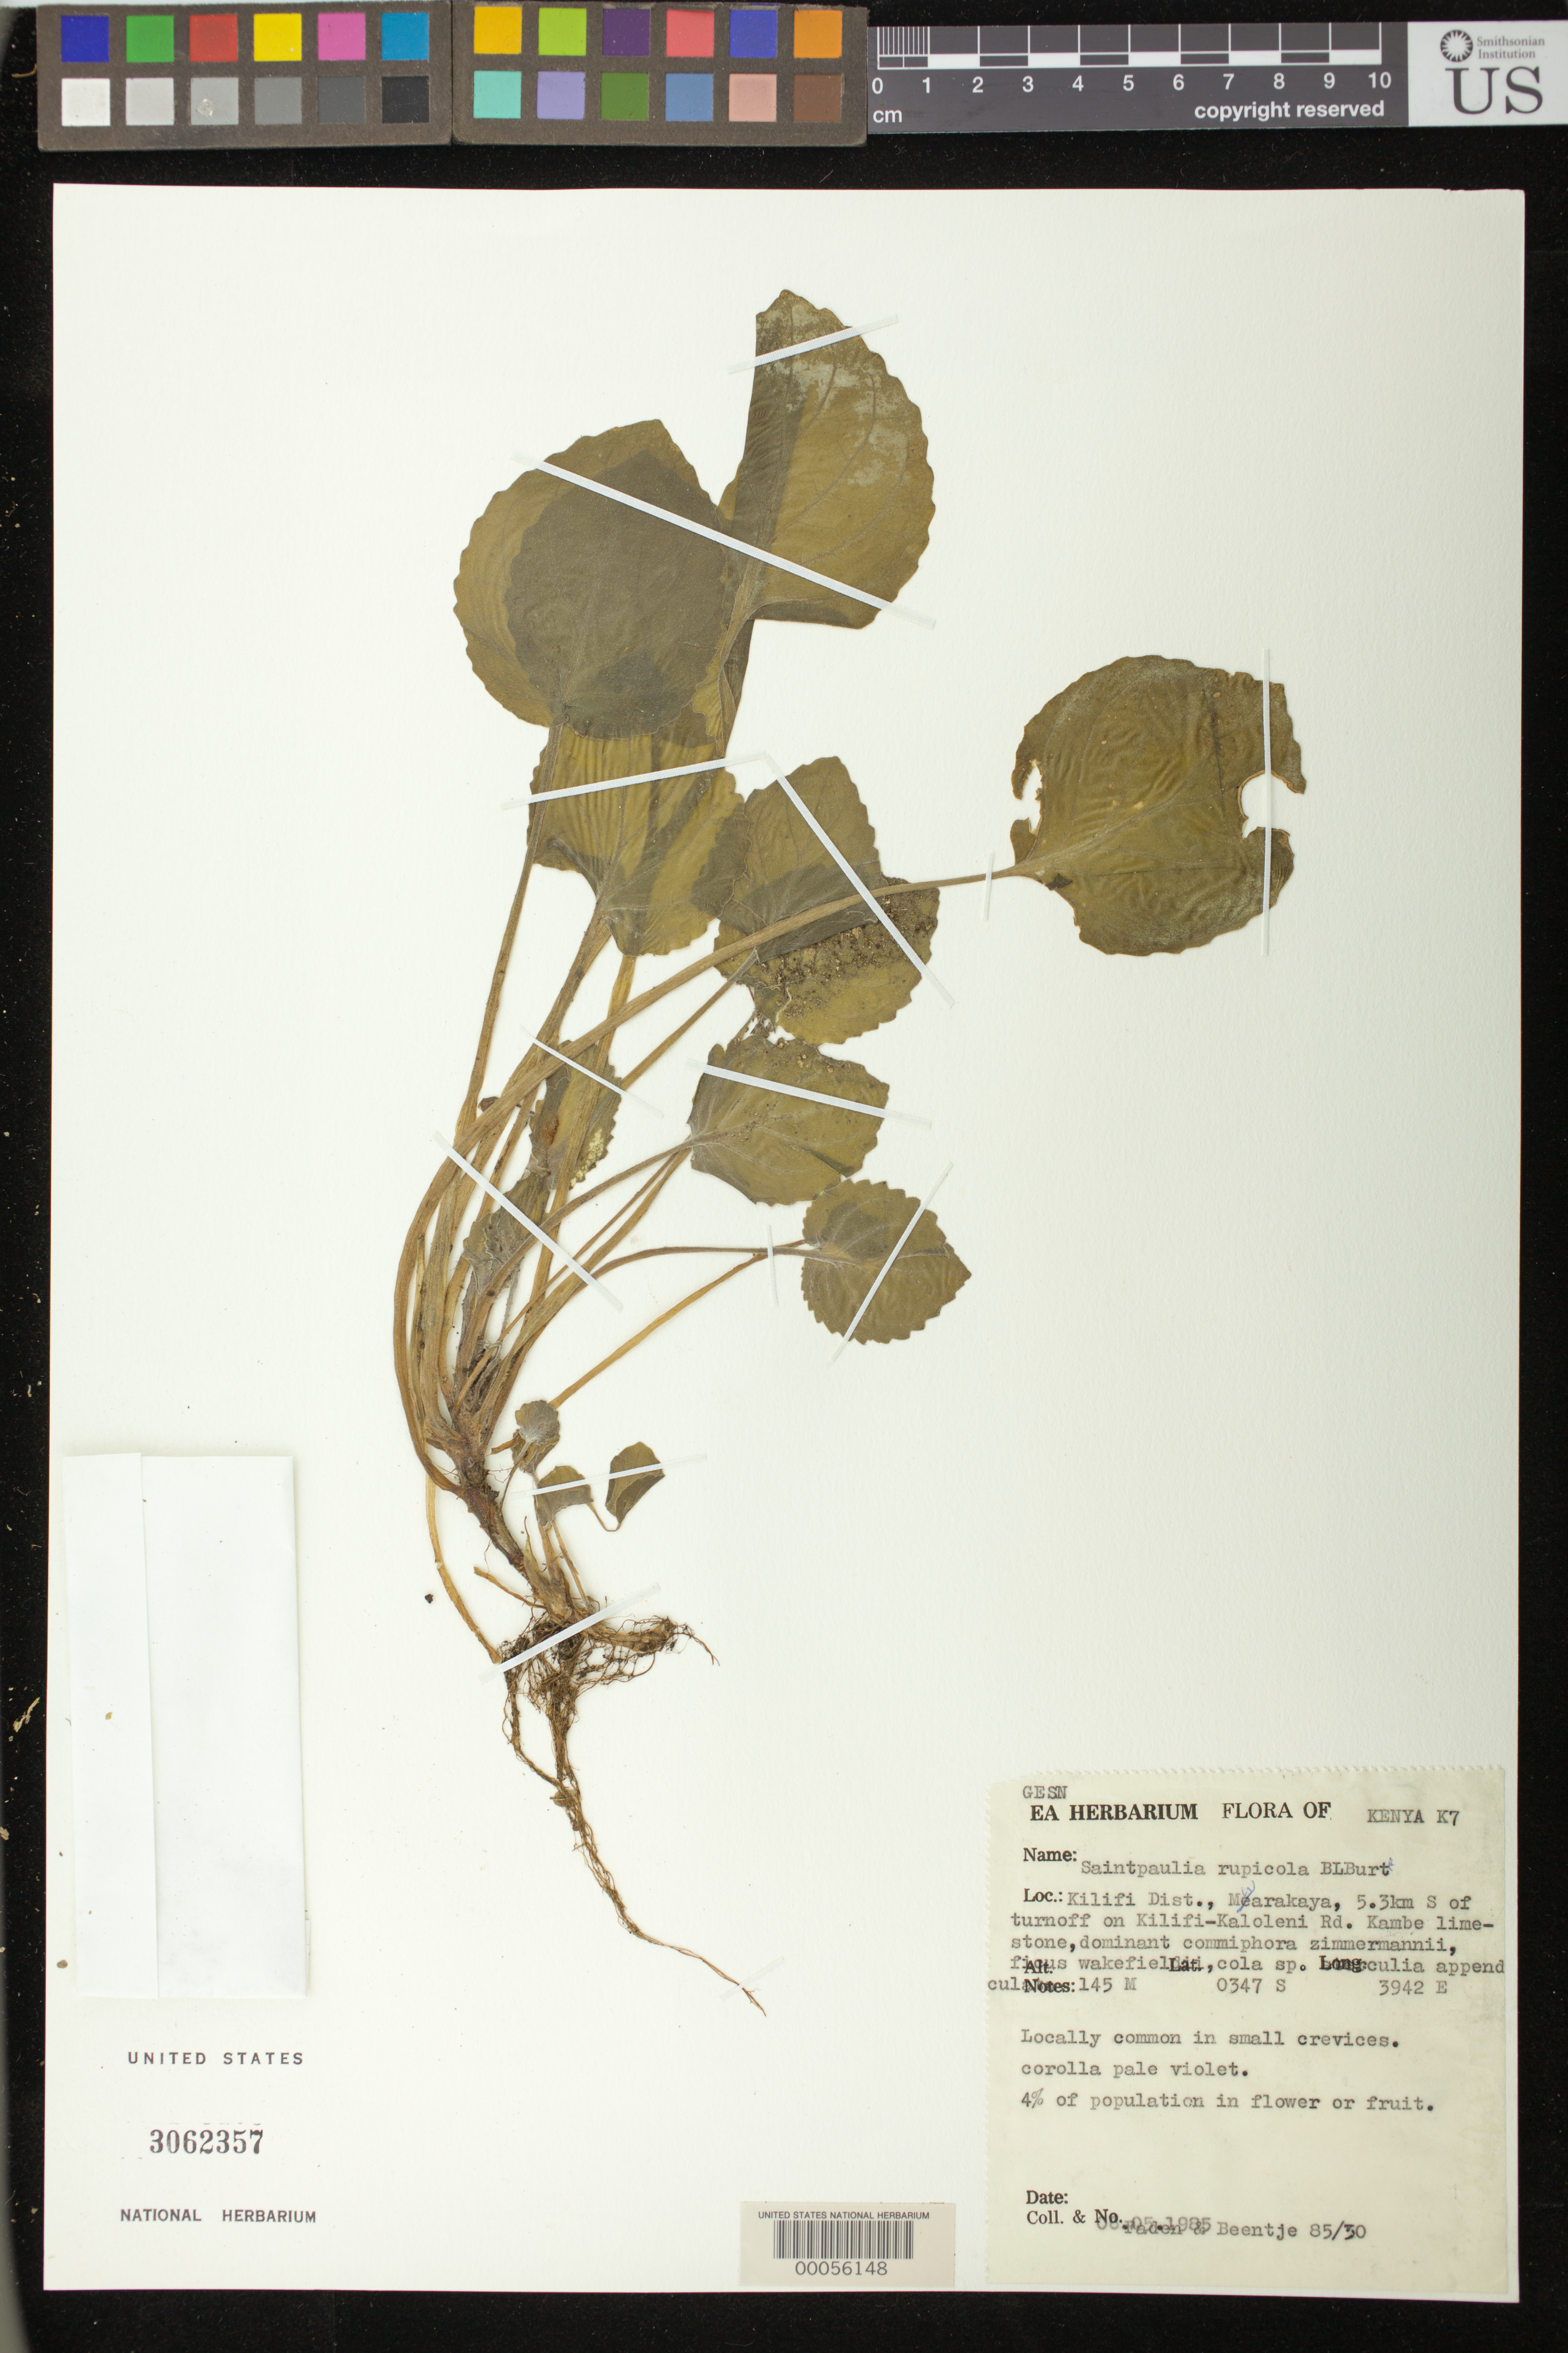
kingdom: Plantae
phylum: Tracheophyta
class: Magnoliopsida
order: Lamiales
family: Gesneriaceae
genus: Streptocarpus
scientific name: Streptocarpus ionanthus subsp. rupicola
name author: (B.L. Burtt) Christenh.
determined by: Skog, Laurence E.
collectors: R. B. Faden & H. J. Beentje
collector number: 85/30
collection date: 1985-05-08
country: Kenya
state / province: Kilifi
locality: Mwarakaya, 5.3 km S of turnoff on Kilifi-Kaloleni Rd.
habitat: kambe limestone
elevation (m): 145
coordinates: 0347 S, 3942 E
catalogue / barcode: US 3062357